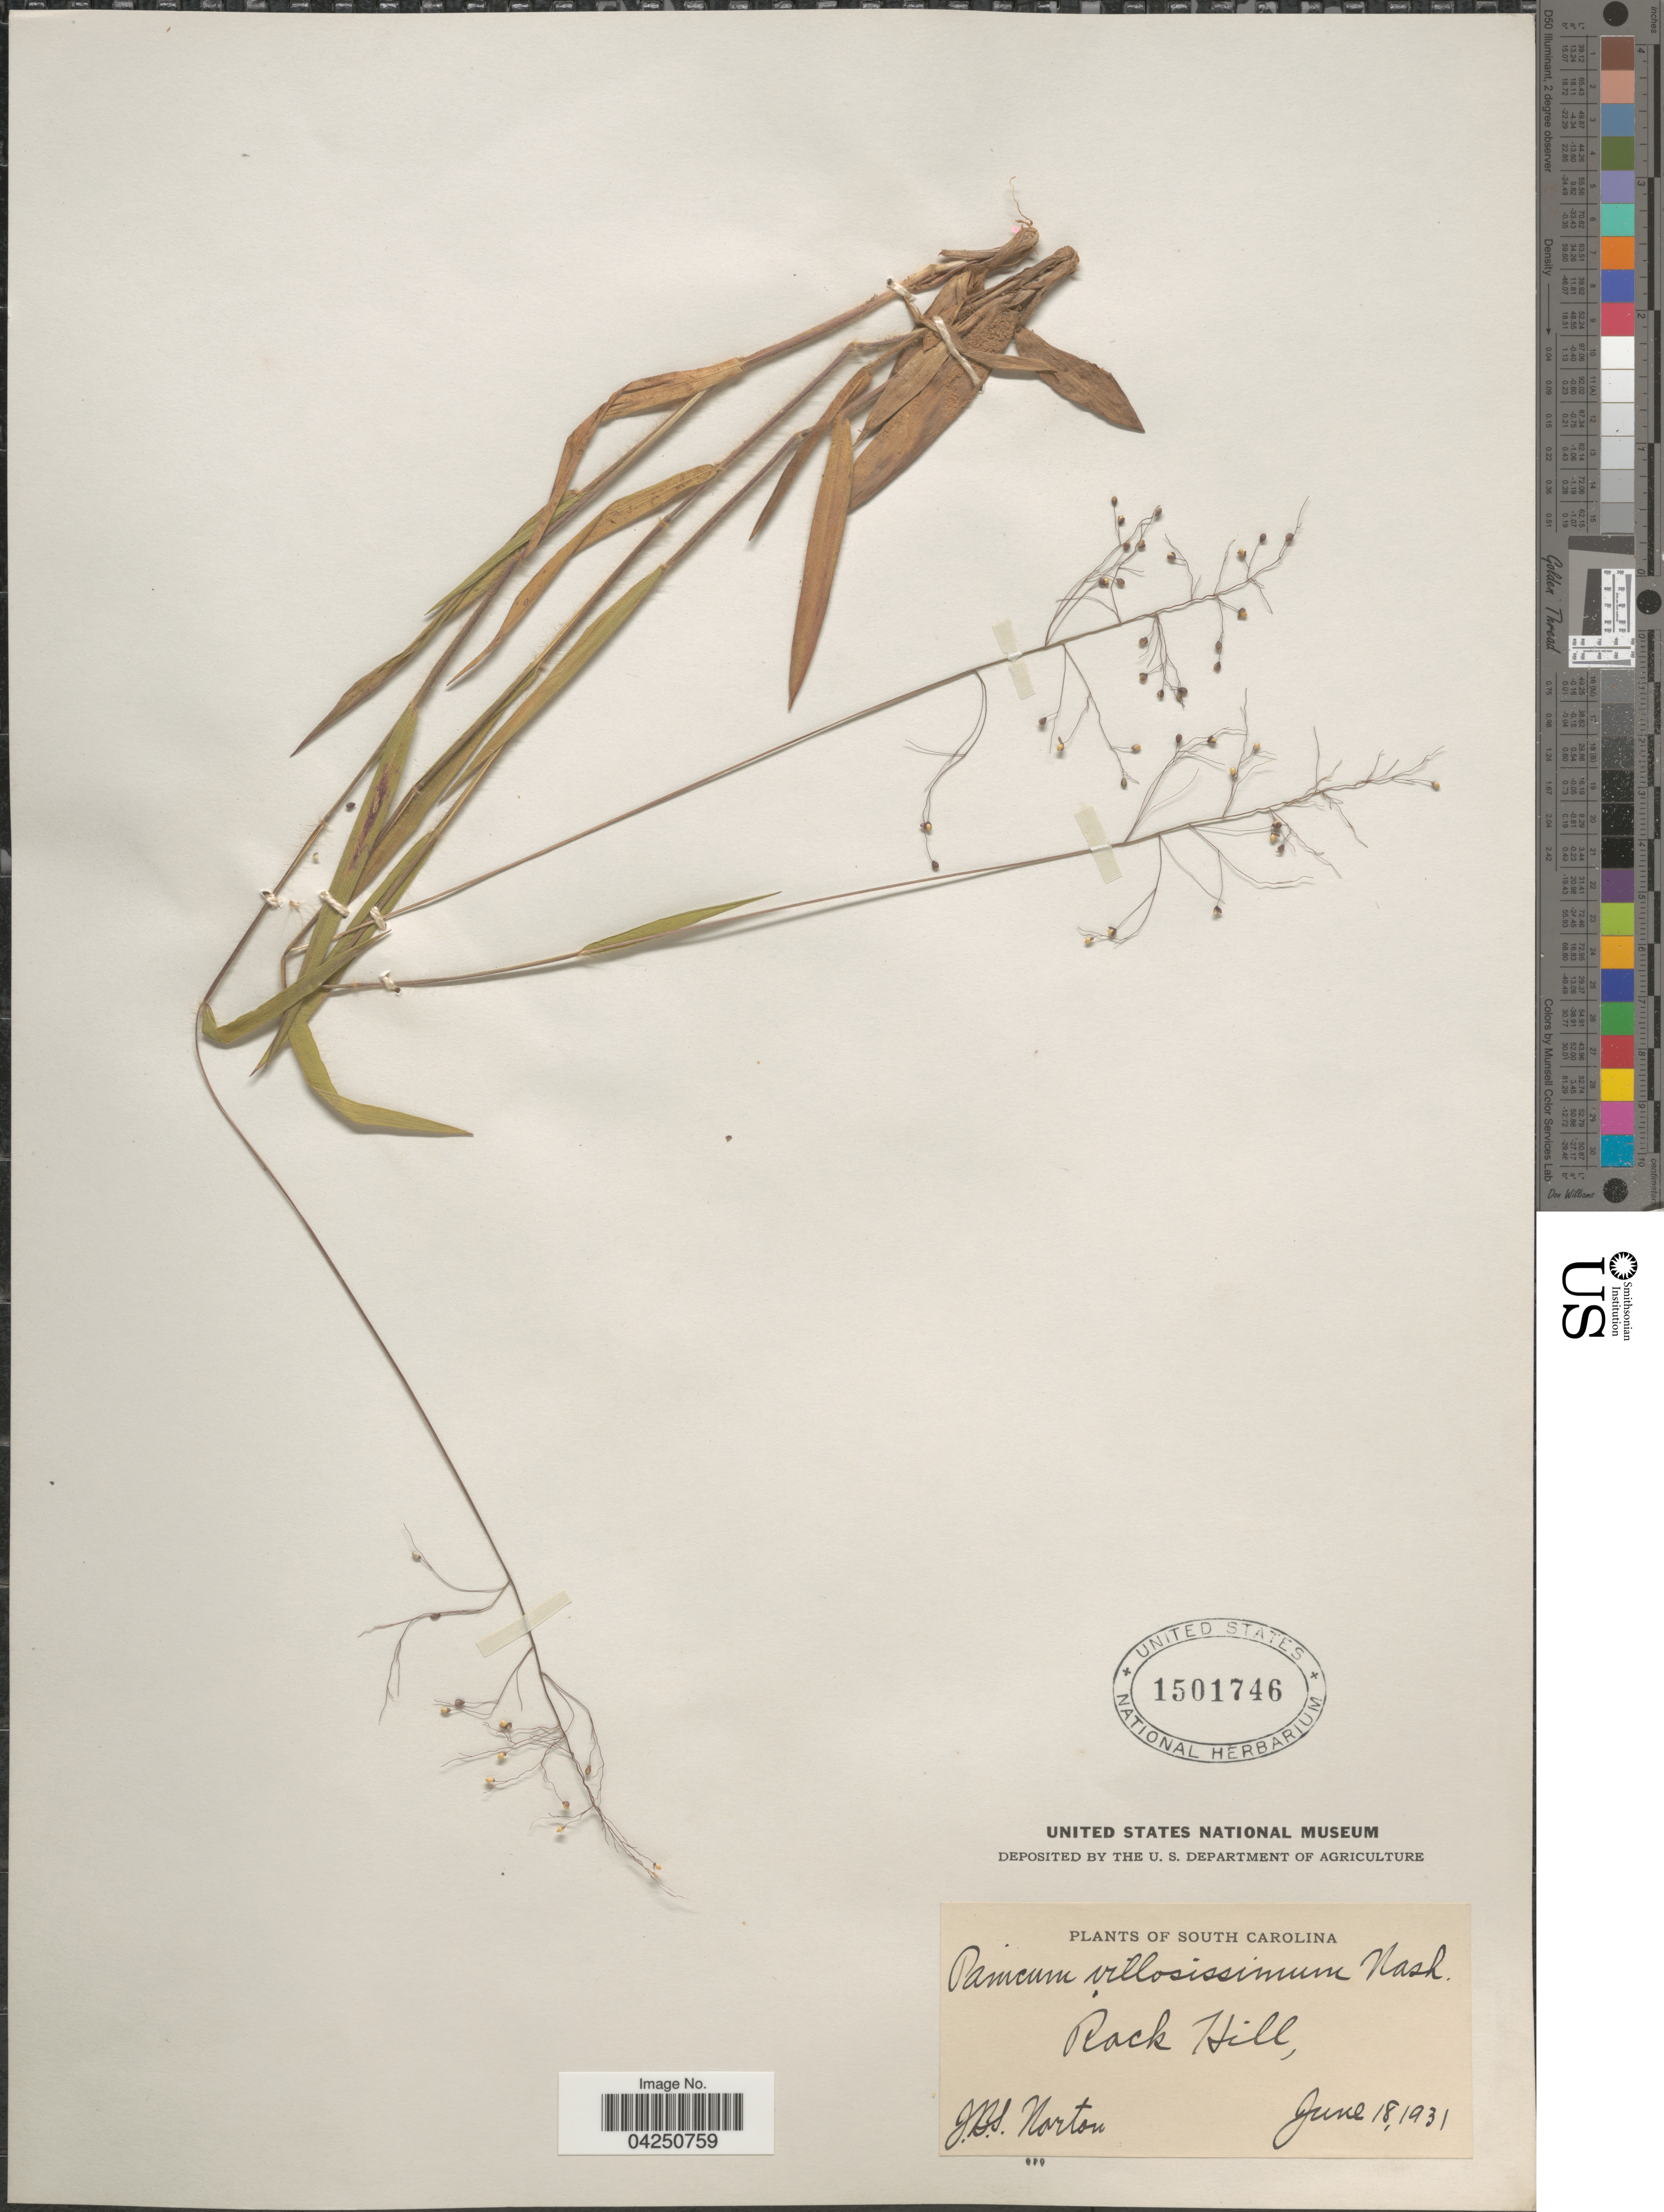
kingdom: Plantae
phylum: Tracheophyta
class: Liliopsida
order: Poales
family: Poaceae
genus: Dichanthelium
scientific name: Dichanthelium acuminatum var. acuminatum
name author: (Sw.) Gould & C.A. Clark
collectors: J. B. S. Norton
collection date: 1931-06-18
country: United States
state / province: South Carolina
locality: Rock Hill.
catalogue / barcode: US 1501746